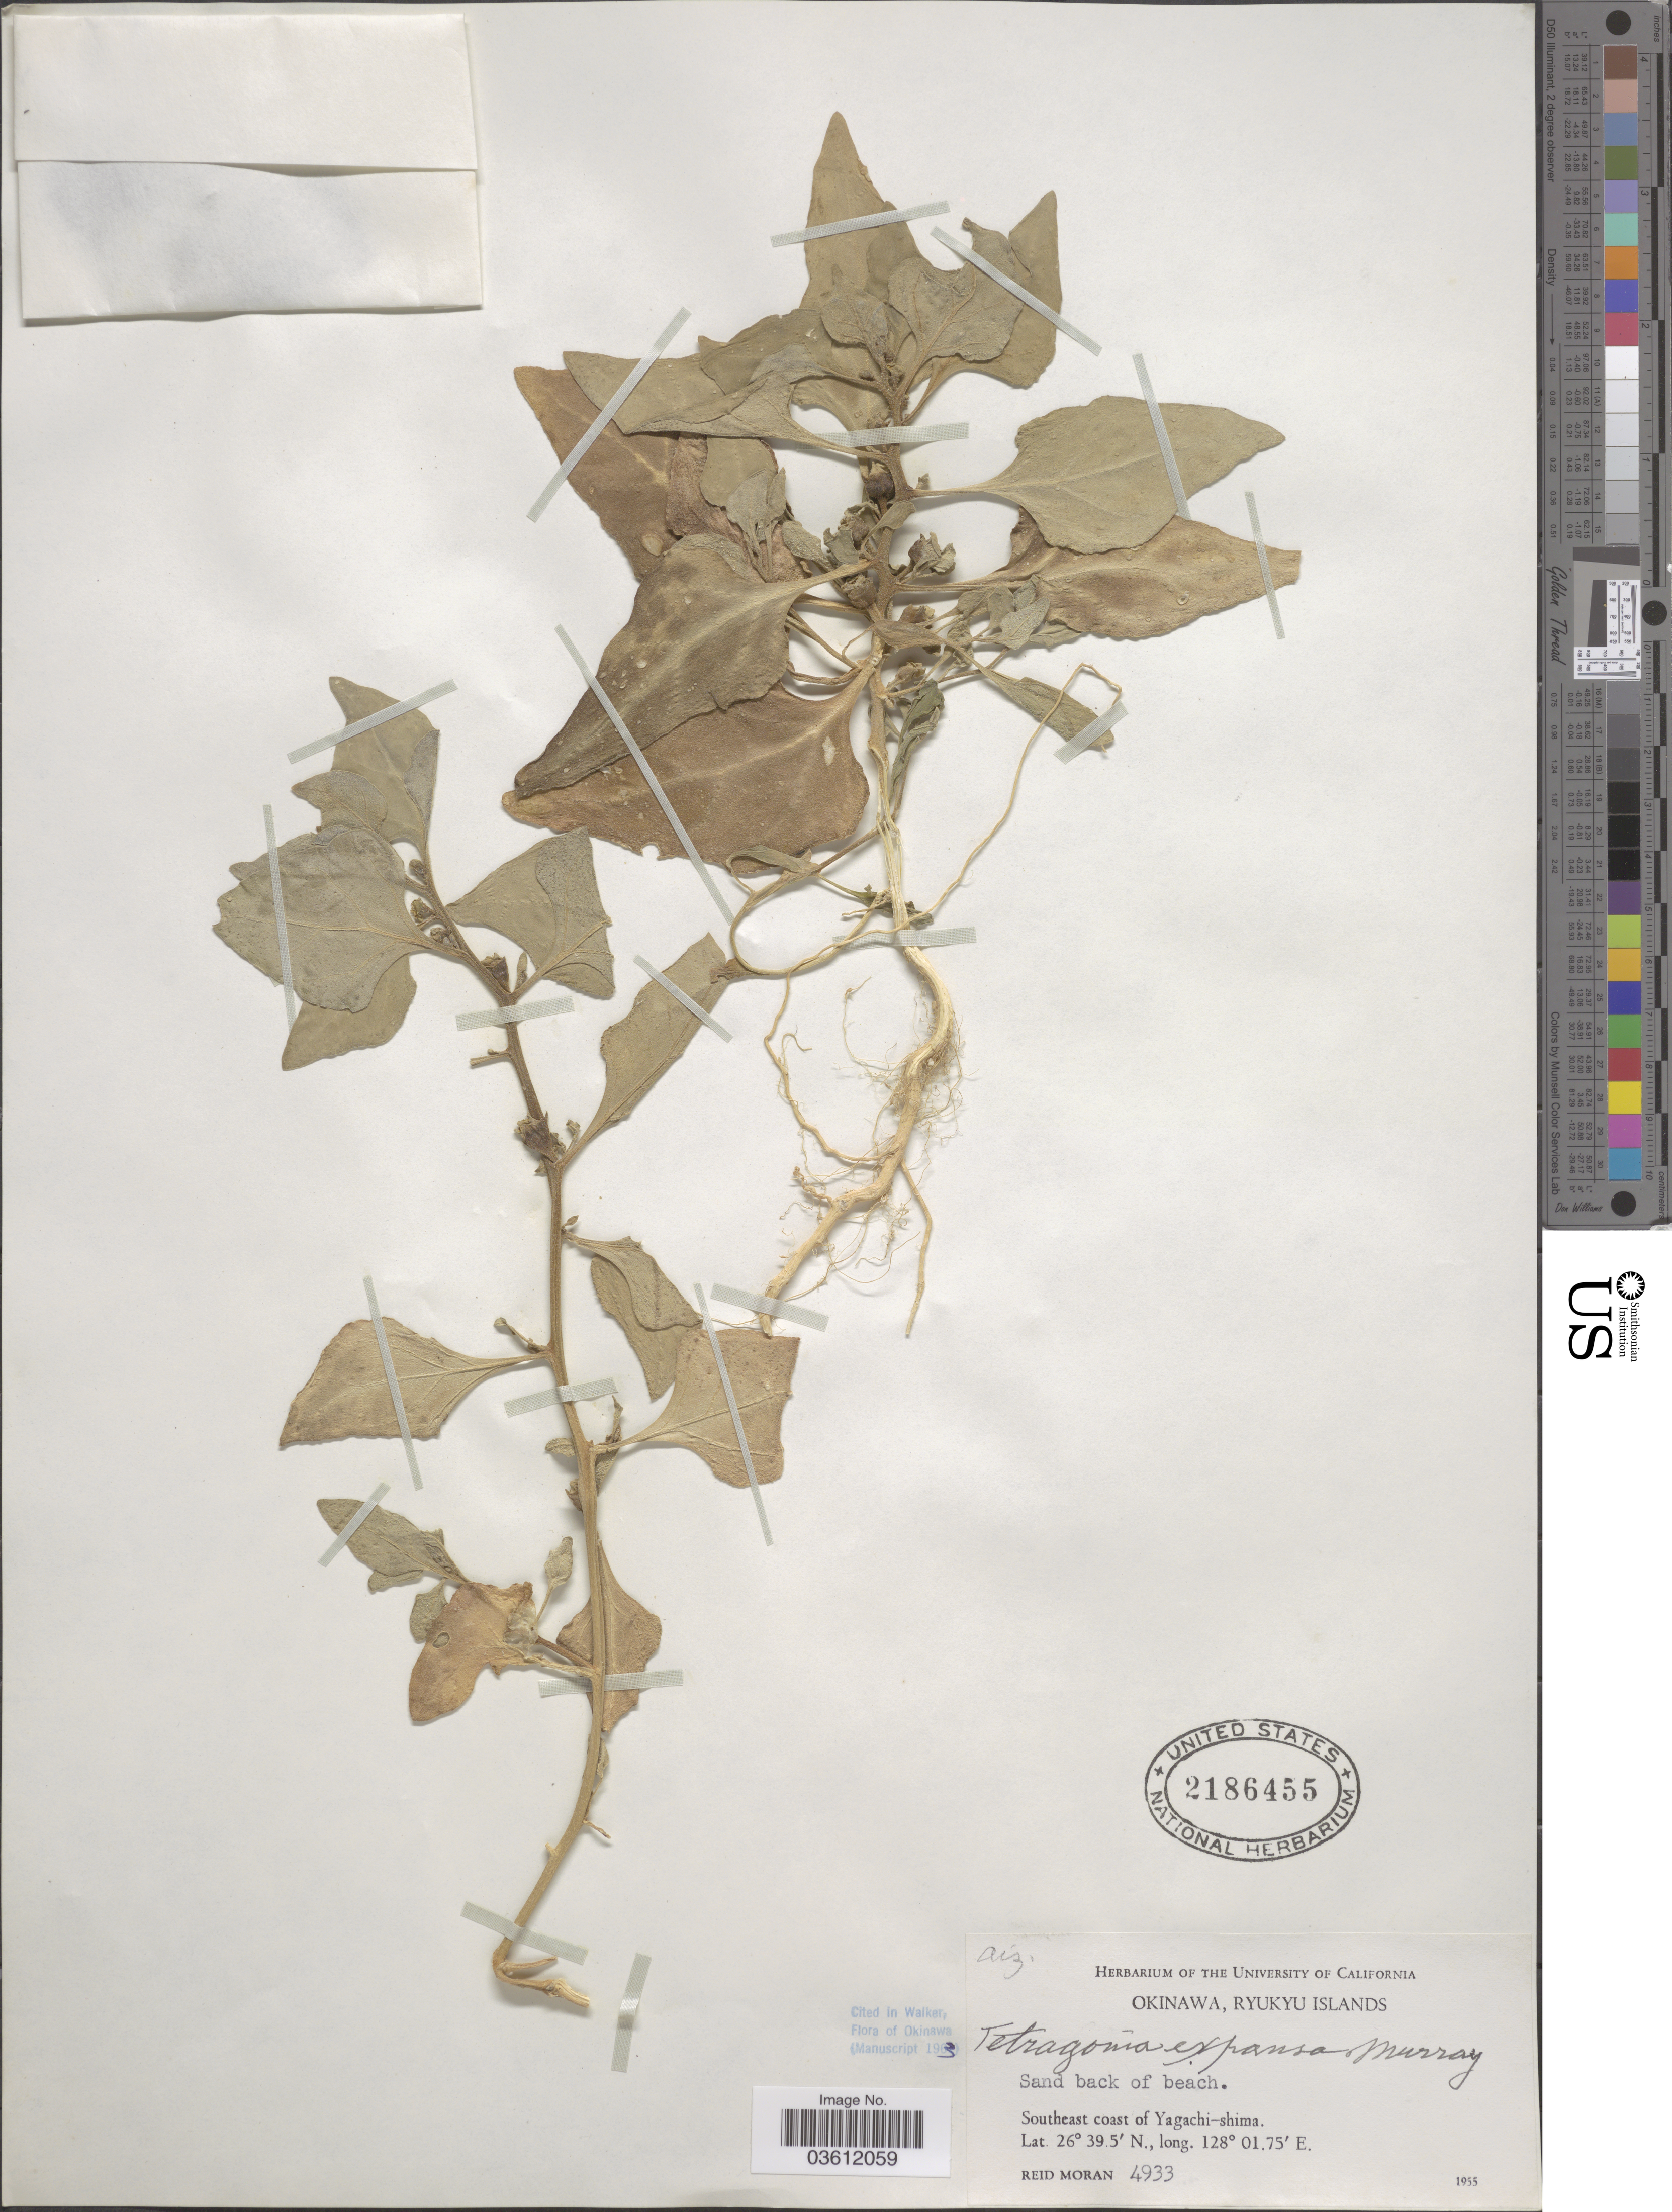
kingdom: Plantae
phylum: Tracheophyta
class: Magnoliopsida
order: Caryophyllales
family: Aizoaceae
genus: Tetragonia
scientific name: Tetragonia expansa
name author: Murr.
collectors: R. Moran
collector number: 4933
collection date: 1955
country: Japan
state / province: Okinawa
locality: Ryukyu Islands. Sand bank of beach. Southeast coast of Yagachi-shima.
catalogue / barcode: US 2186455